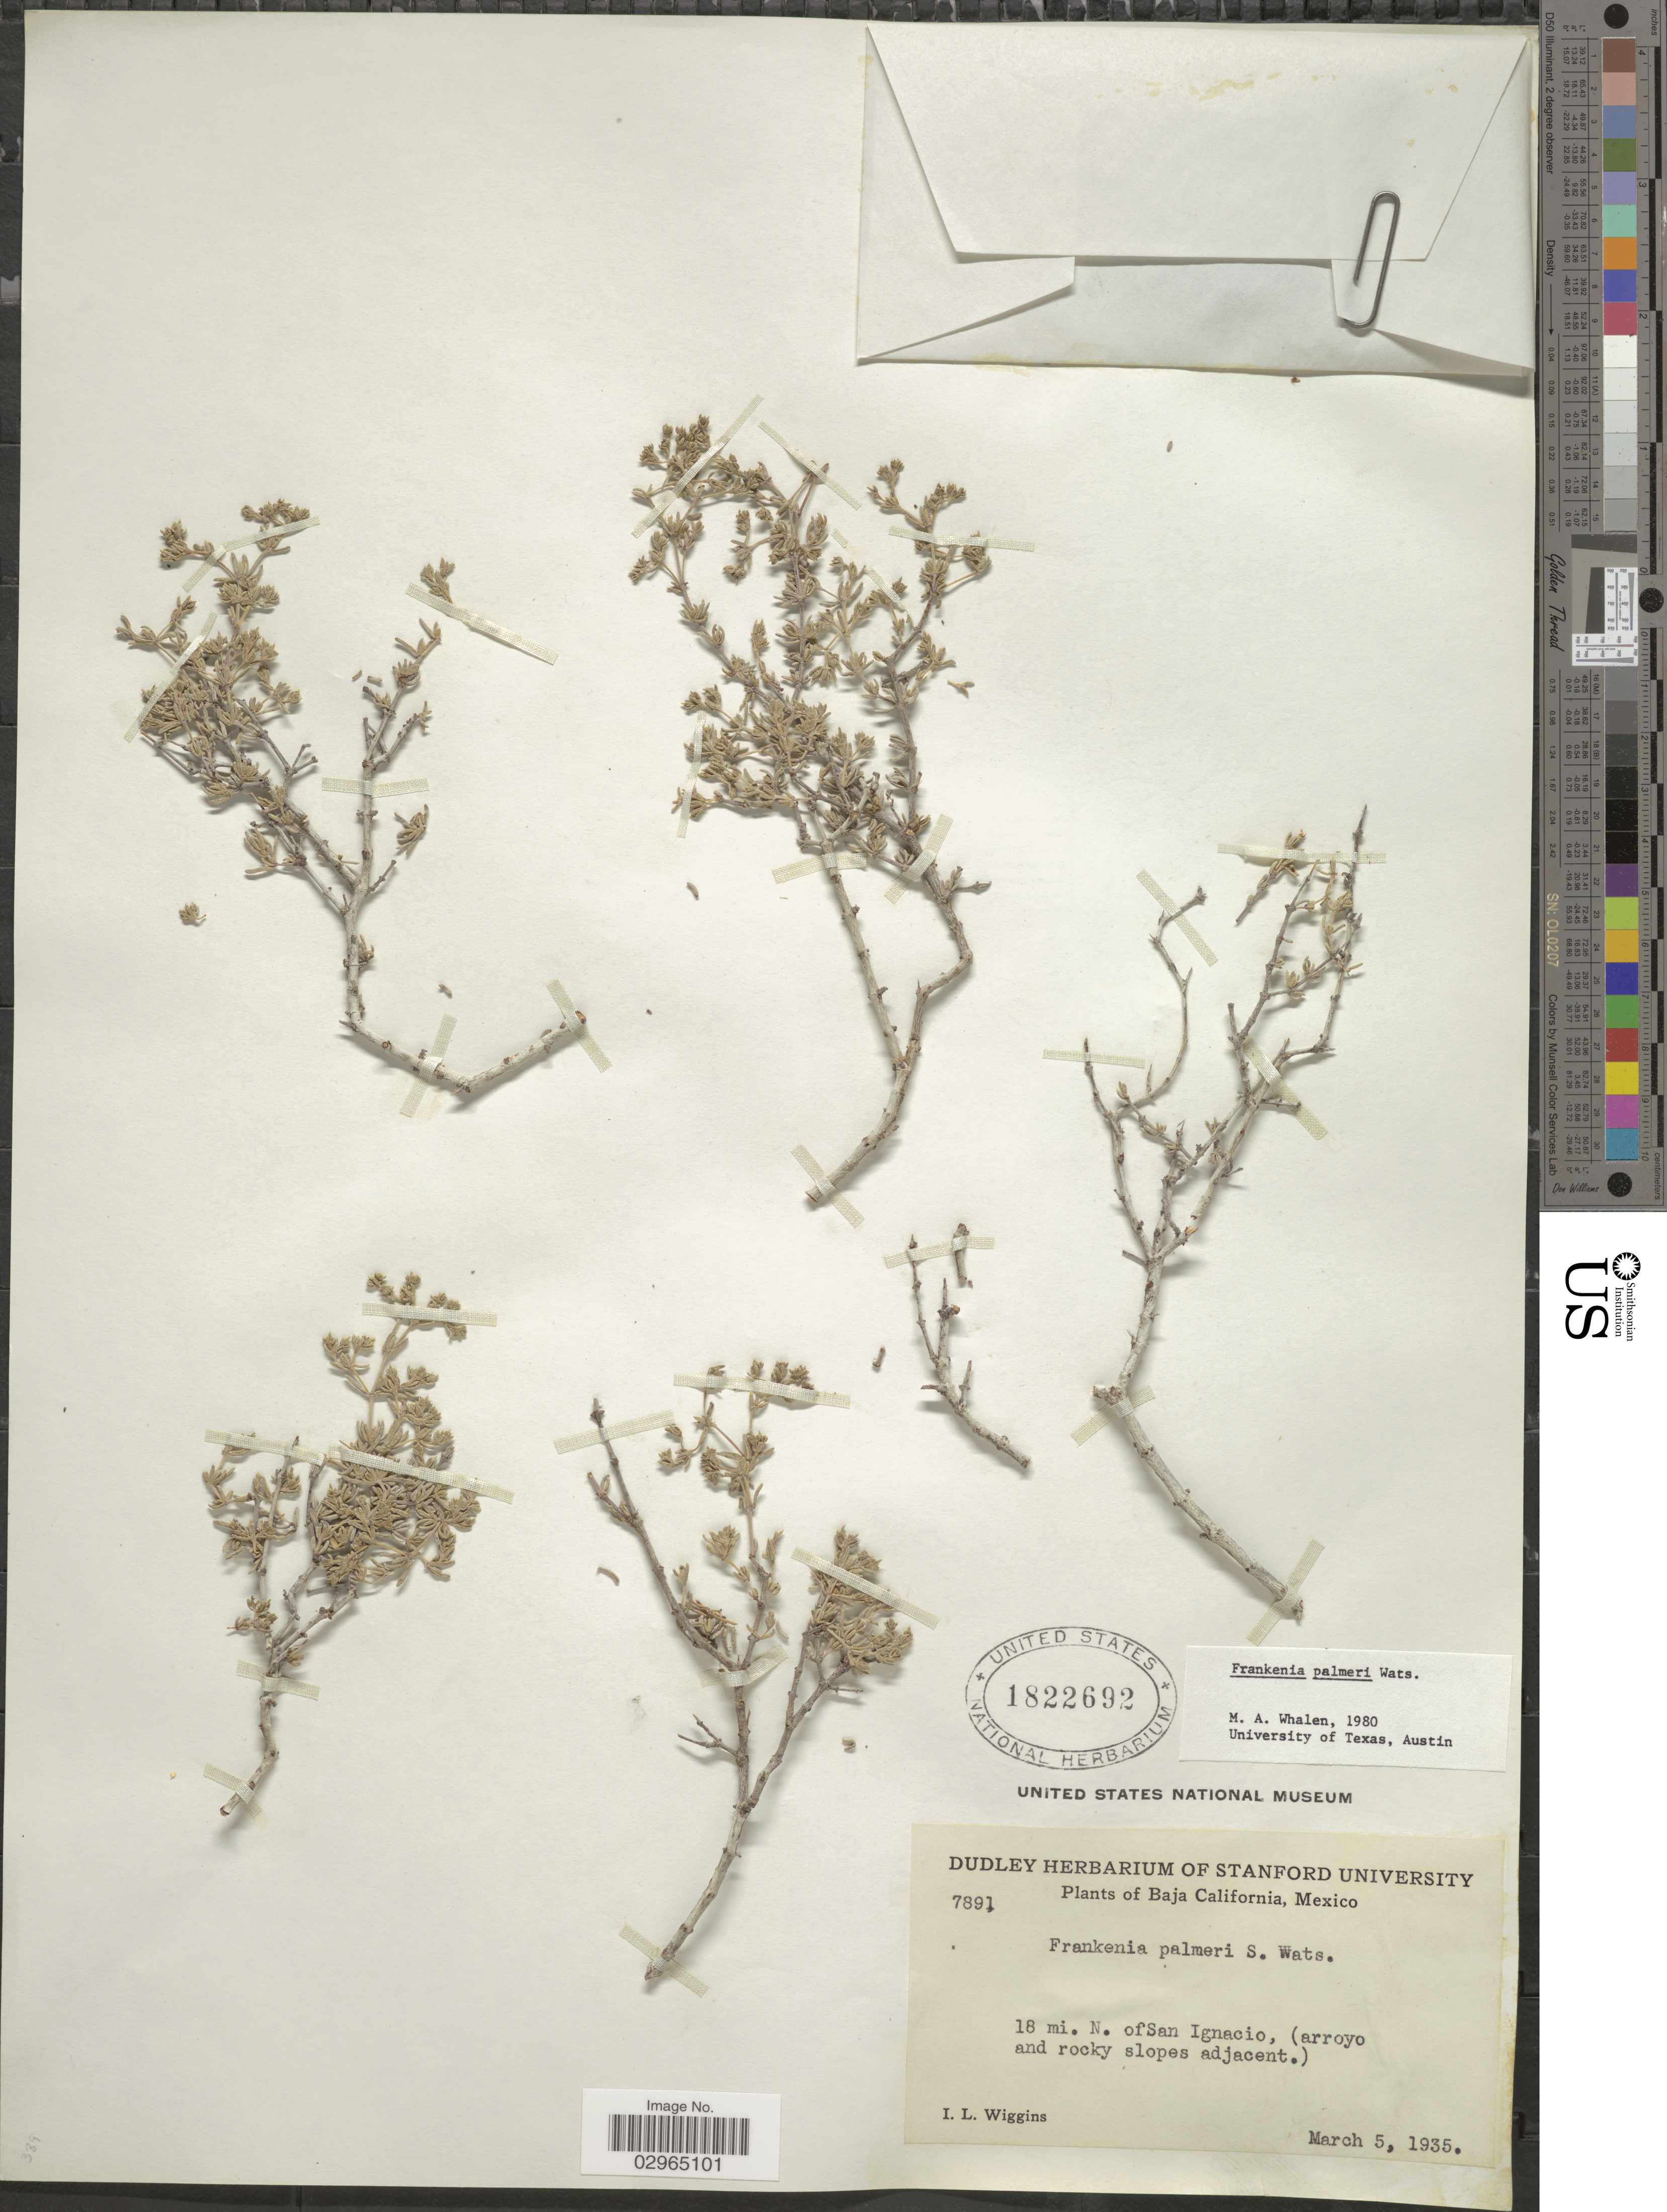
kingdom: Plantae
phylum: Tracheophyta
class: Magnoliopsida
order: Caryophyllales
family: Frankeniaceae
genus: Frankenia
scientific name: Frankenia palmeri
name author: S. Watson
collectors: I. L. Wiggins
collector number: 7891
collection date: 1935-03-05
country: Mexico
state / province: Baja California Sur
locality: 18 mi. N. of San Ignacio, (arroyo and rocky slopes adjacent).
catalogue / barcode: US 1822692